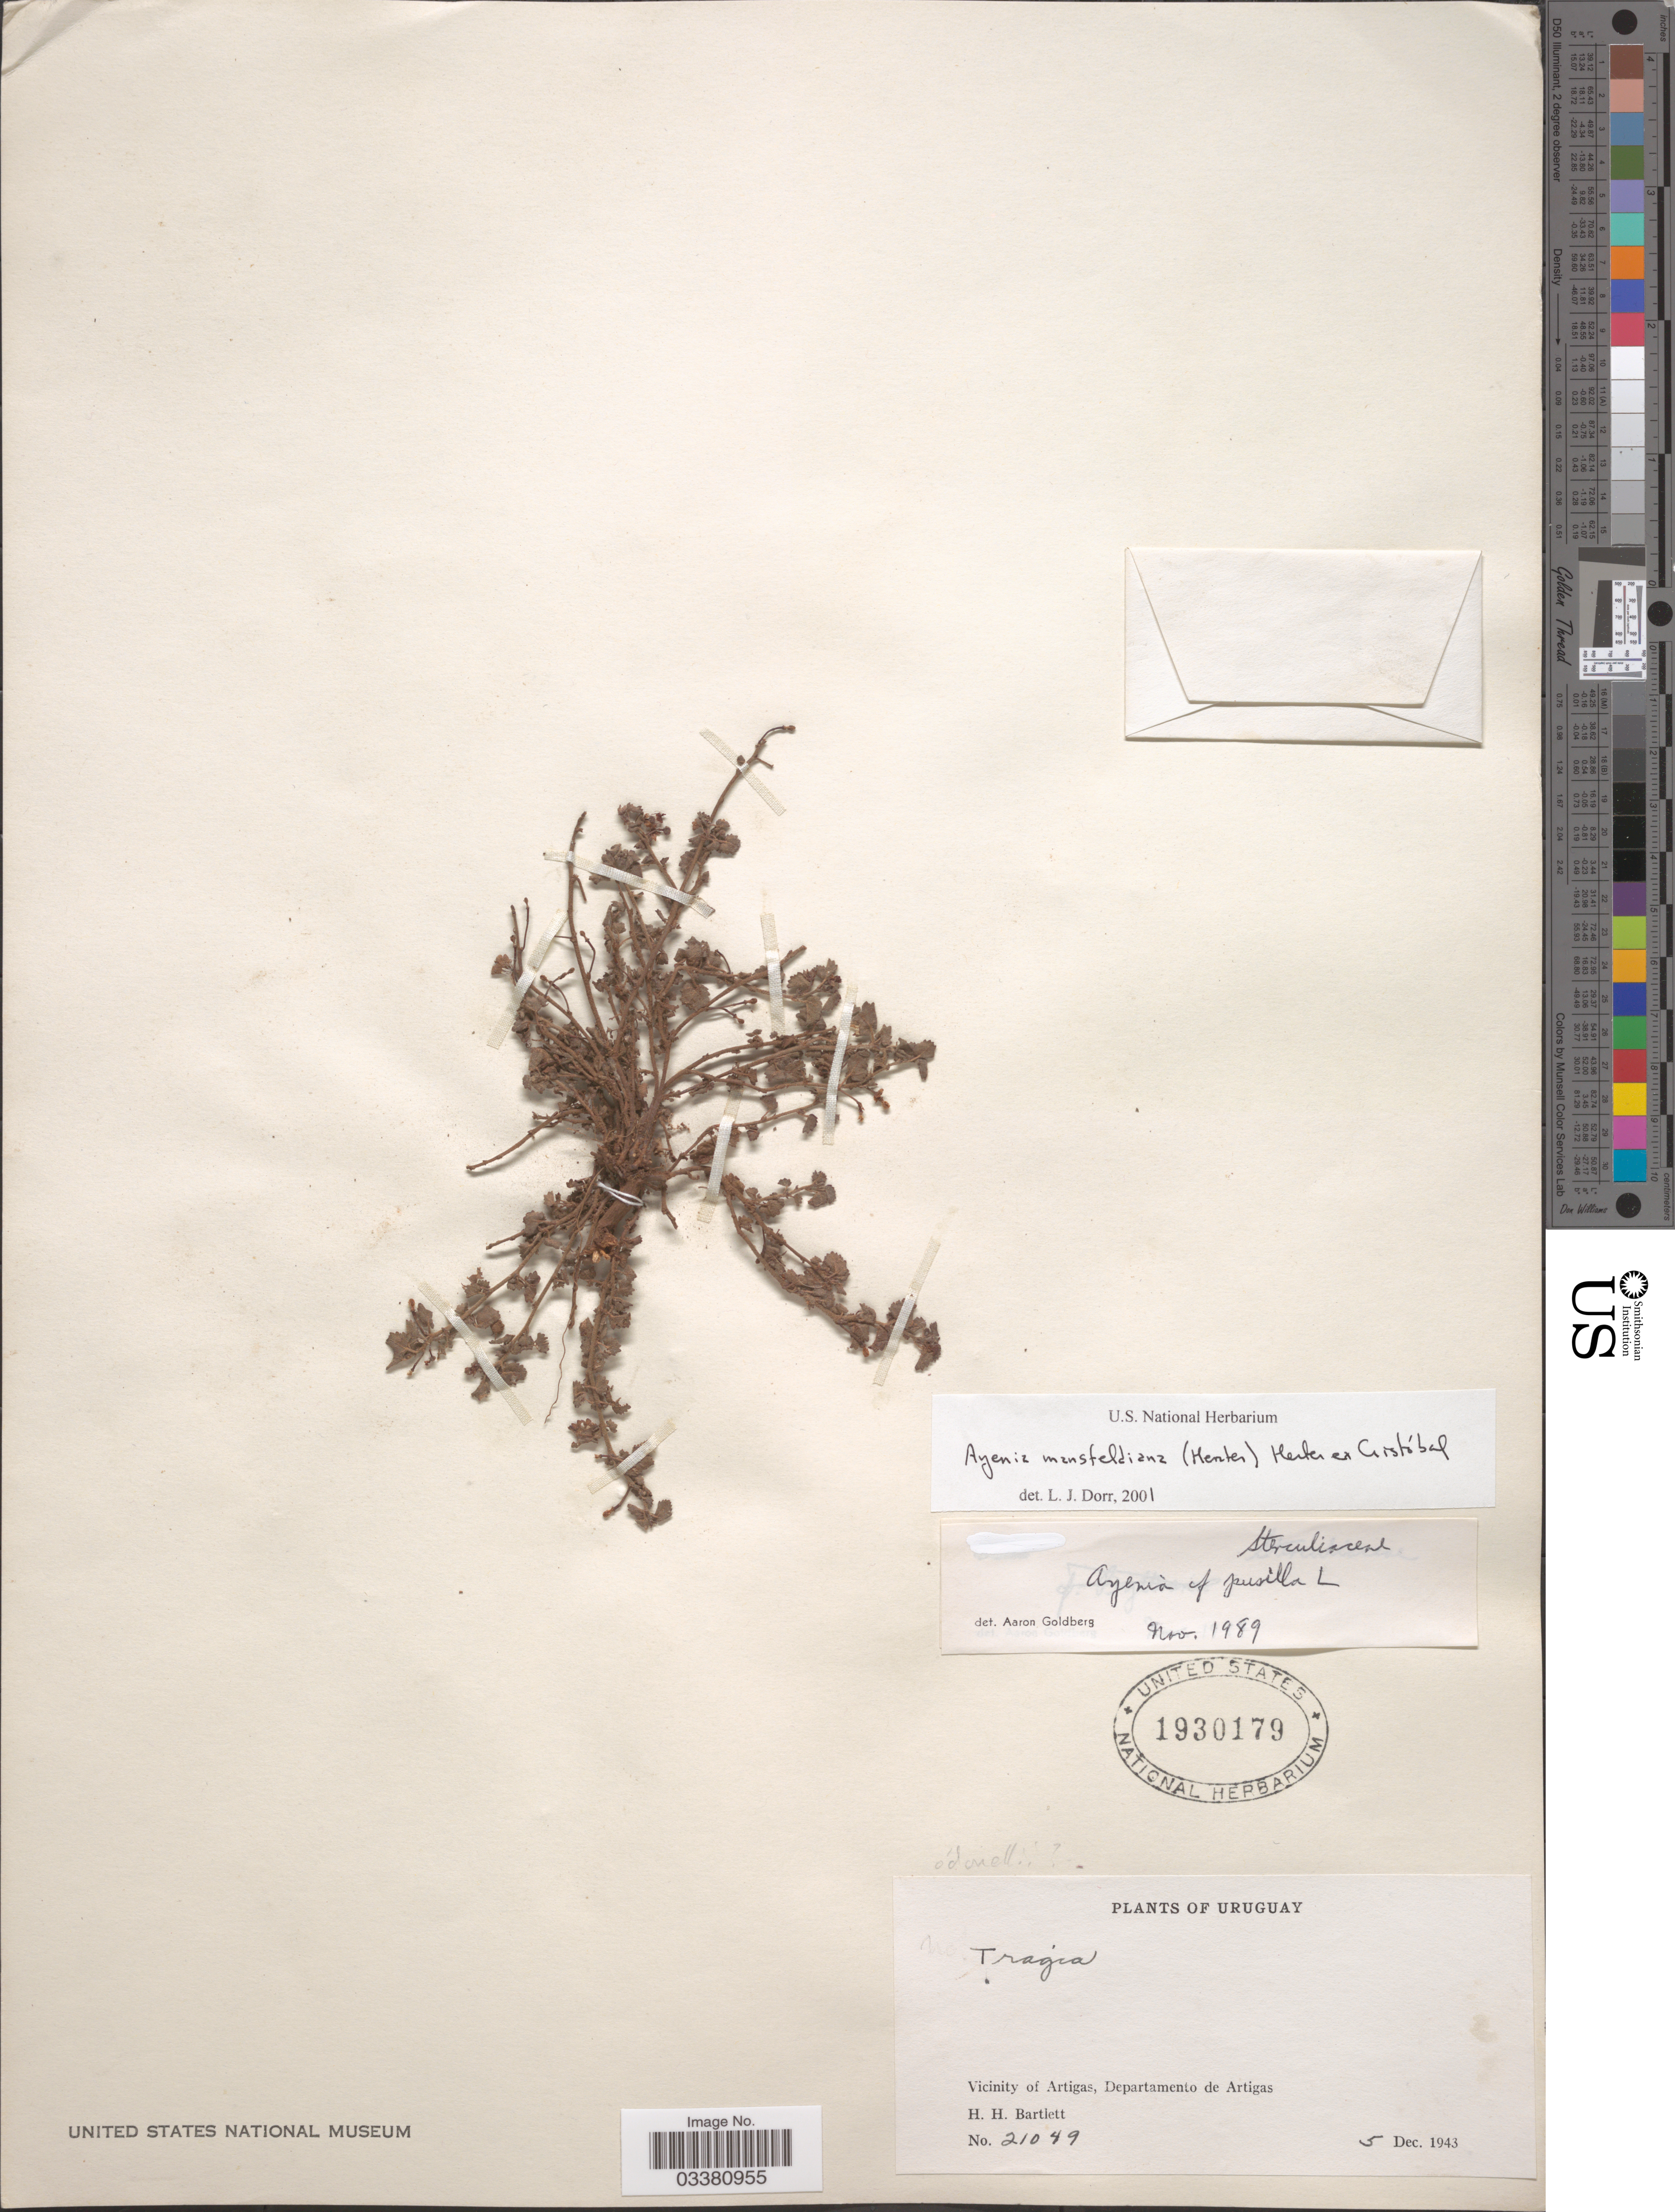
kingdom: Plantae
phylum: Tracheophyta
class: Magnoliopsida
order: Malvales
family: Malvaceae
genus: Ayenia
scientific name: Ayenia mansfeldiana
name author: (Herter) Cristóbal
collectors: H. H. Bartlett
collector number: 21049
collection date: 1943-12-05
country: Uruguay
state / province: Artigas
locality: Vicinity of Artigas, Departamento de Artigas.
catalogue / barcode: US 1930179